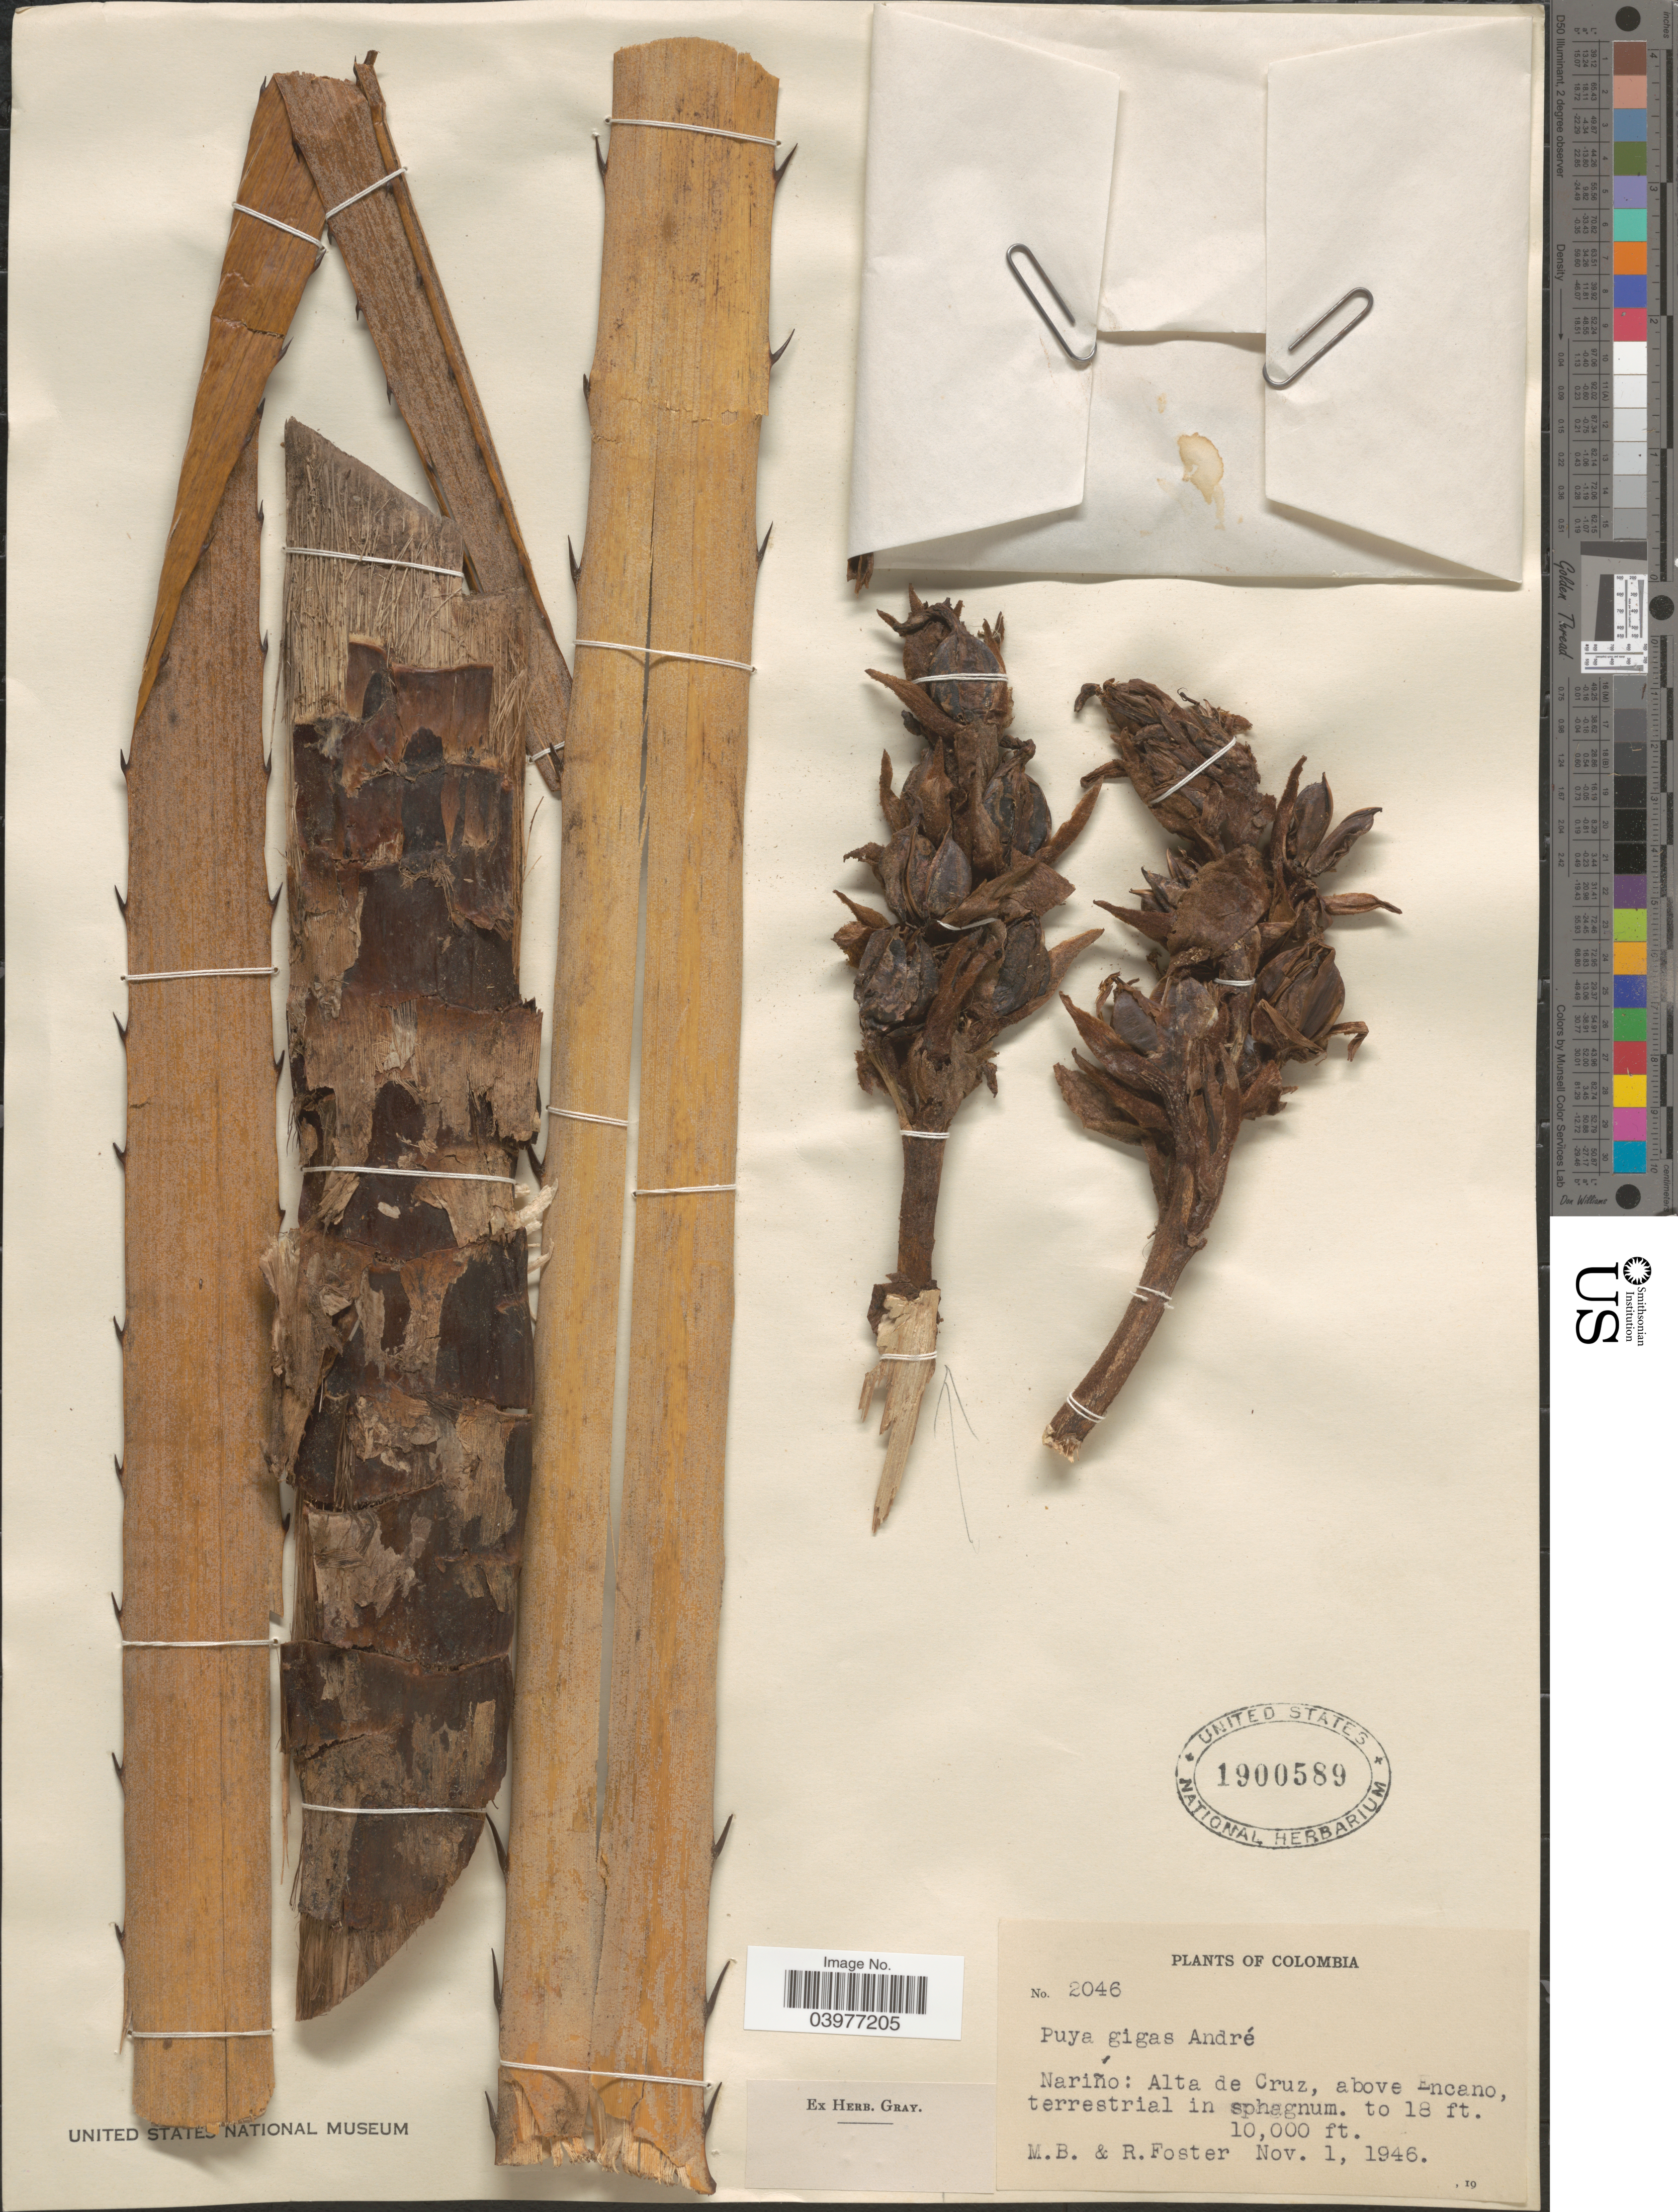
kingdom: Plantae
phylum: Tracheophyta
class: Liliopsida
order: Poales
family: Bromeliaceae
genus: Puya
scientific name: Puya gigas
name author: André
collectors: M. B. Foster & R. Foster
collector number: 2046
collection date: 1946-11-01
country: Colombia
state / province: Nariño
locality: Alta de Cruz, above Encano.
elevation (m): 3048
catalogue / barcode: US 1900589